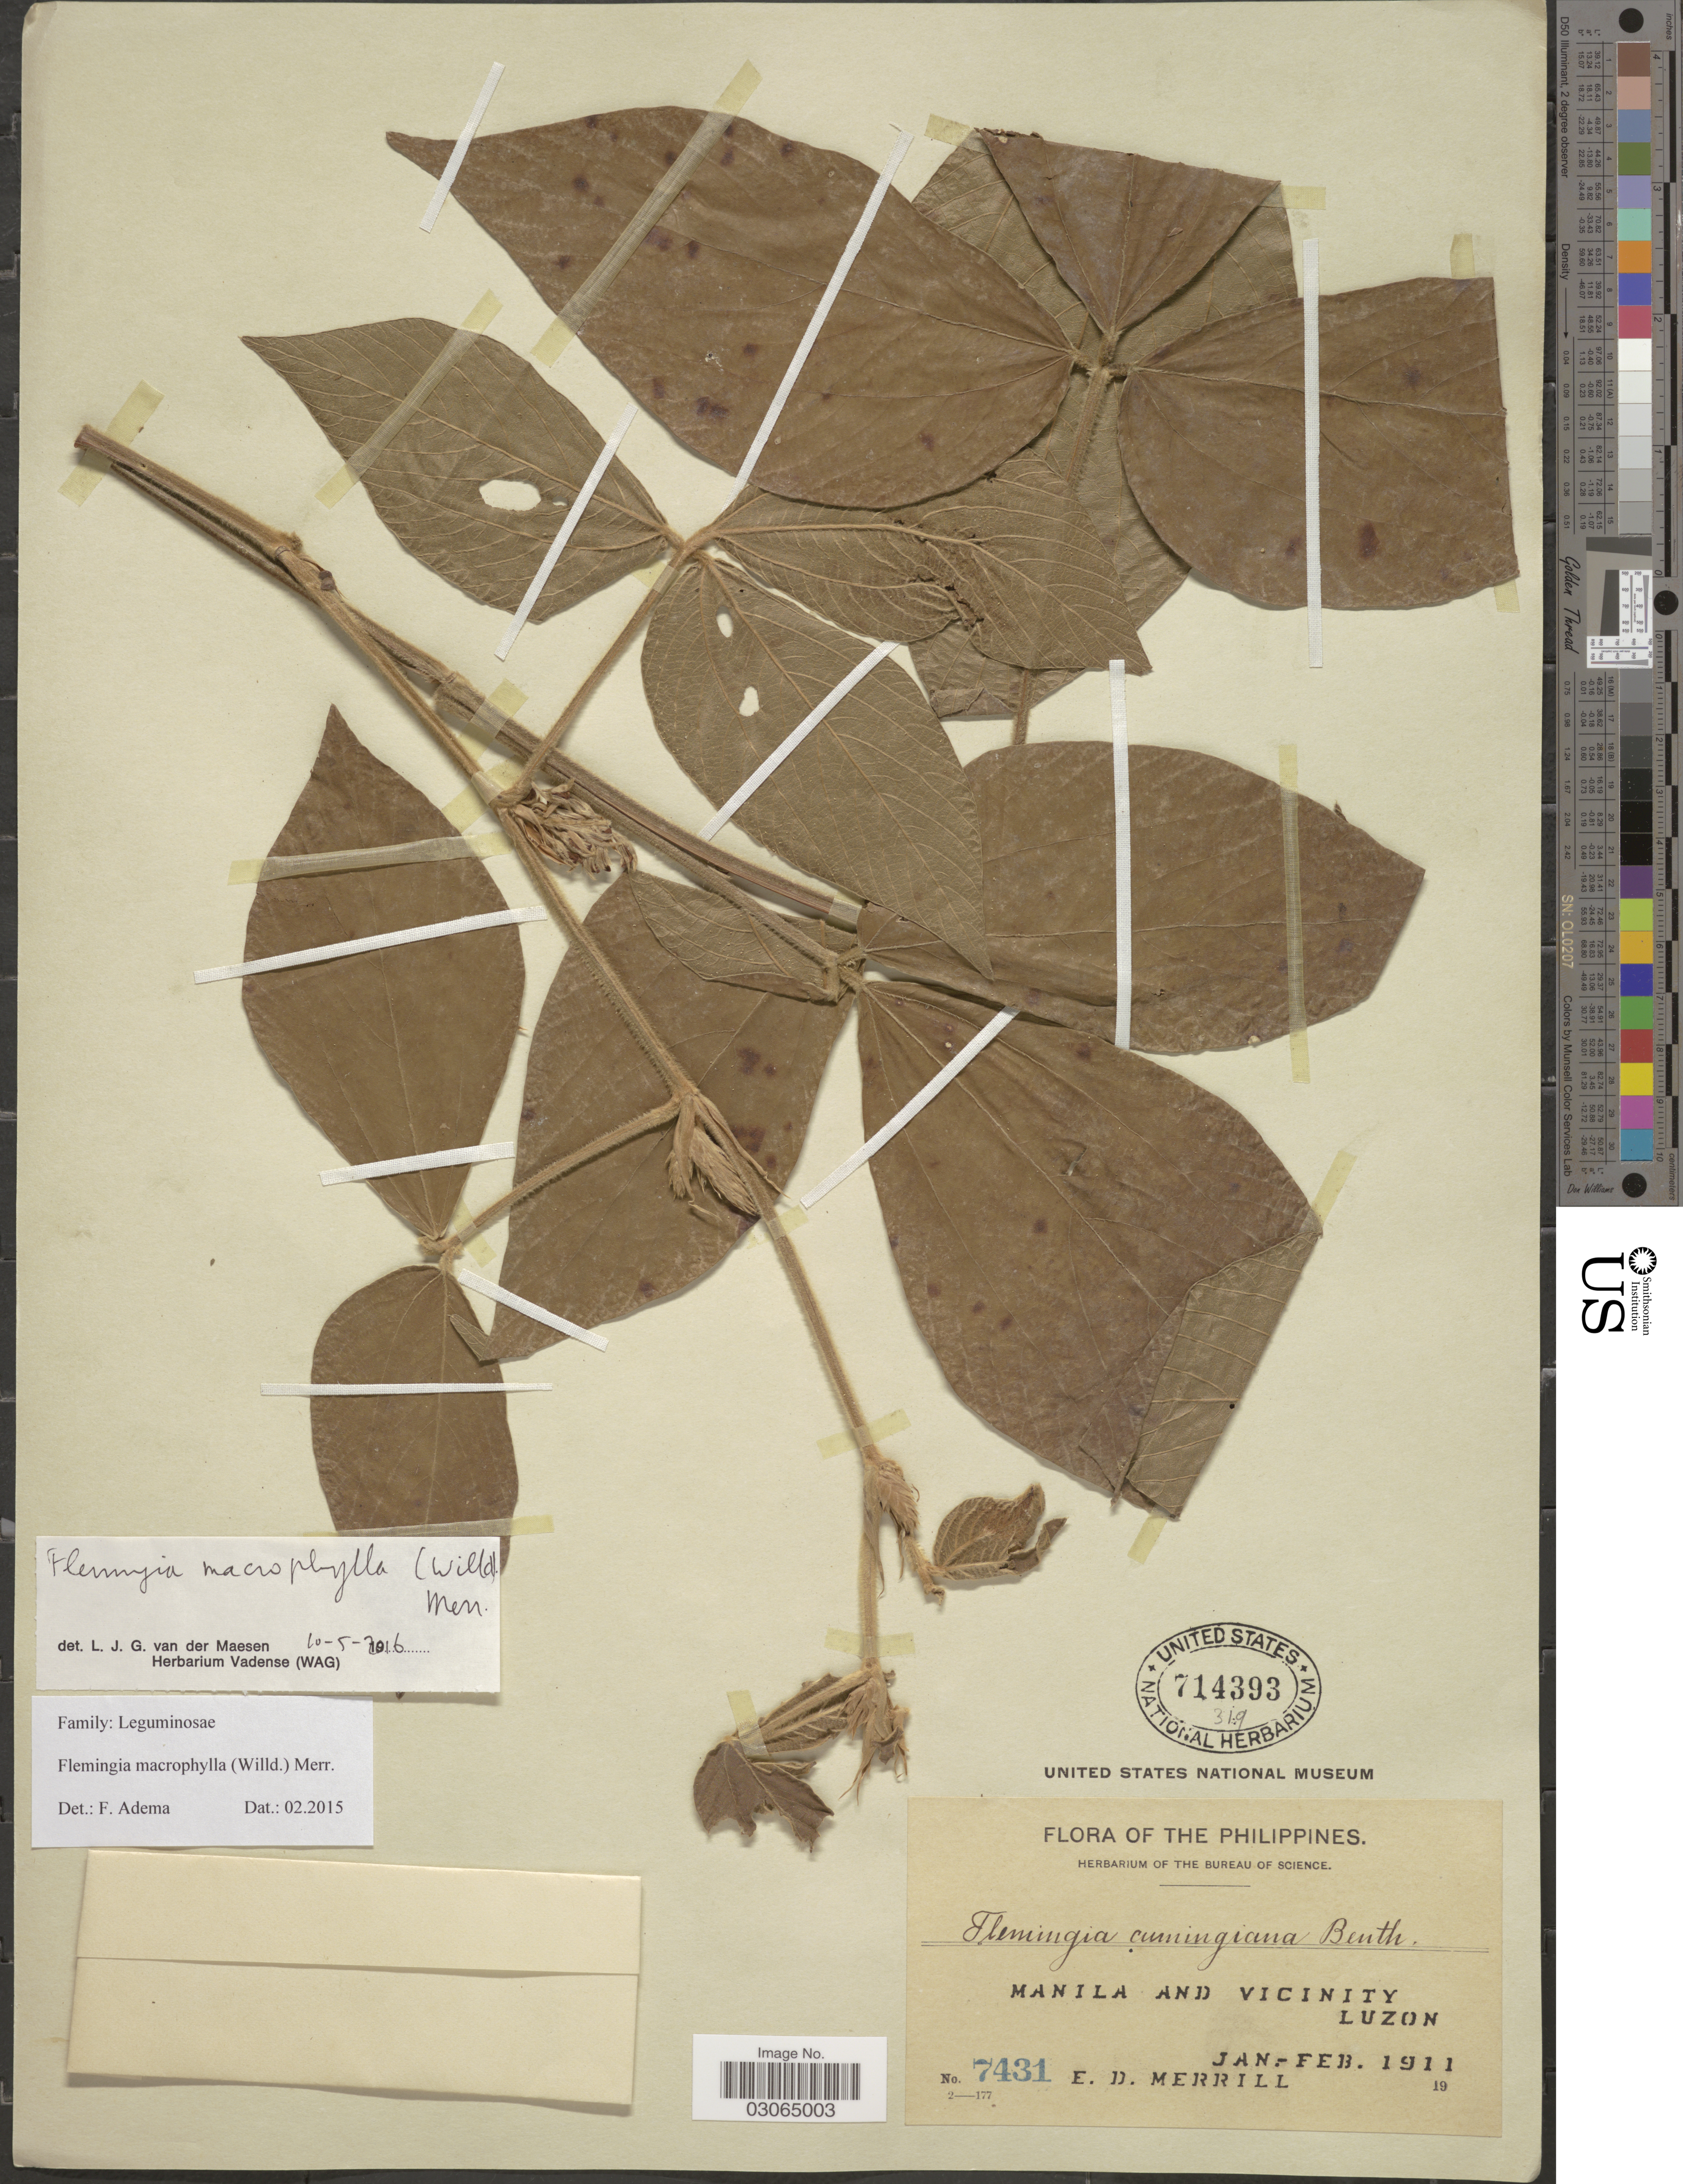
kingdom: Plantae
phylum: Tracheophyta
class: Magnoliopsida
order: Fabales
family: Fabaceae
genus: Flemingia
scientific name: Flemingia macrophylla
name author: (Willd.) Kuntze ex Merr.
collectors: E. D. Merrill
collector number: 7431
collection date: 1911-01/1911-02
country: Philippines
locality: Manila and vicinity. Luzon.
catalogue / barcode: US 714393